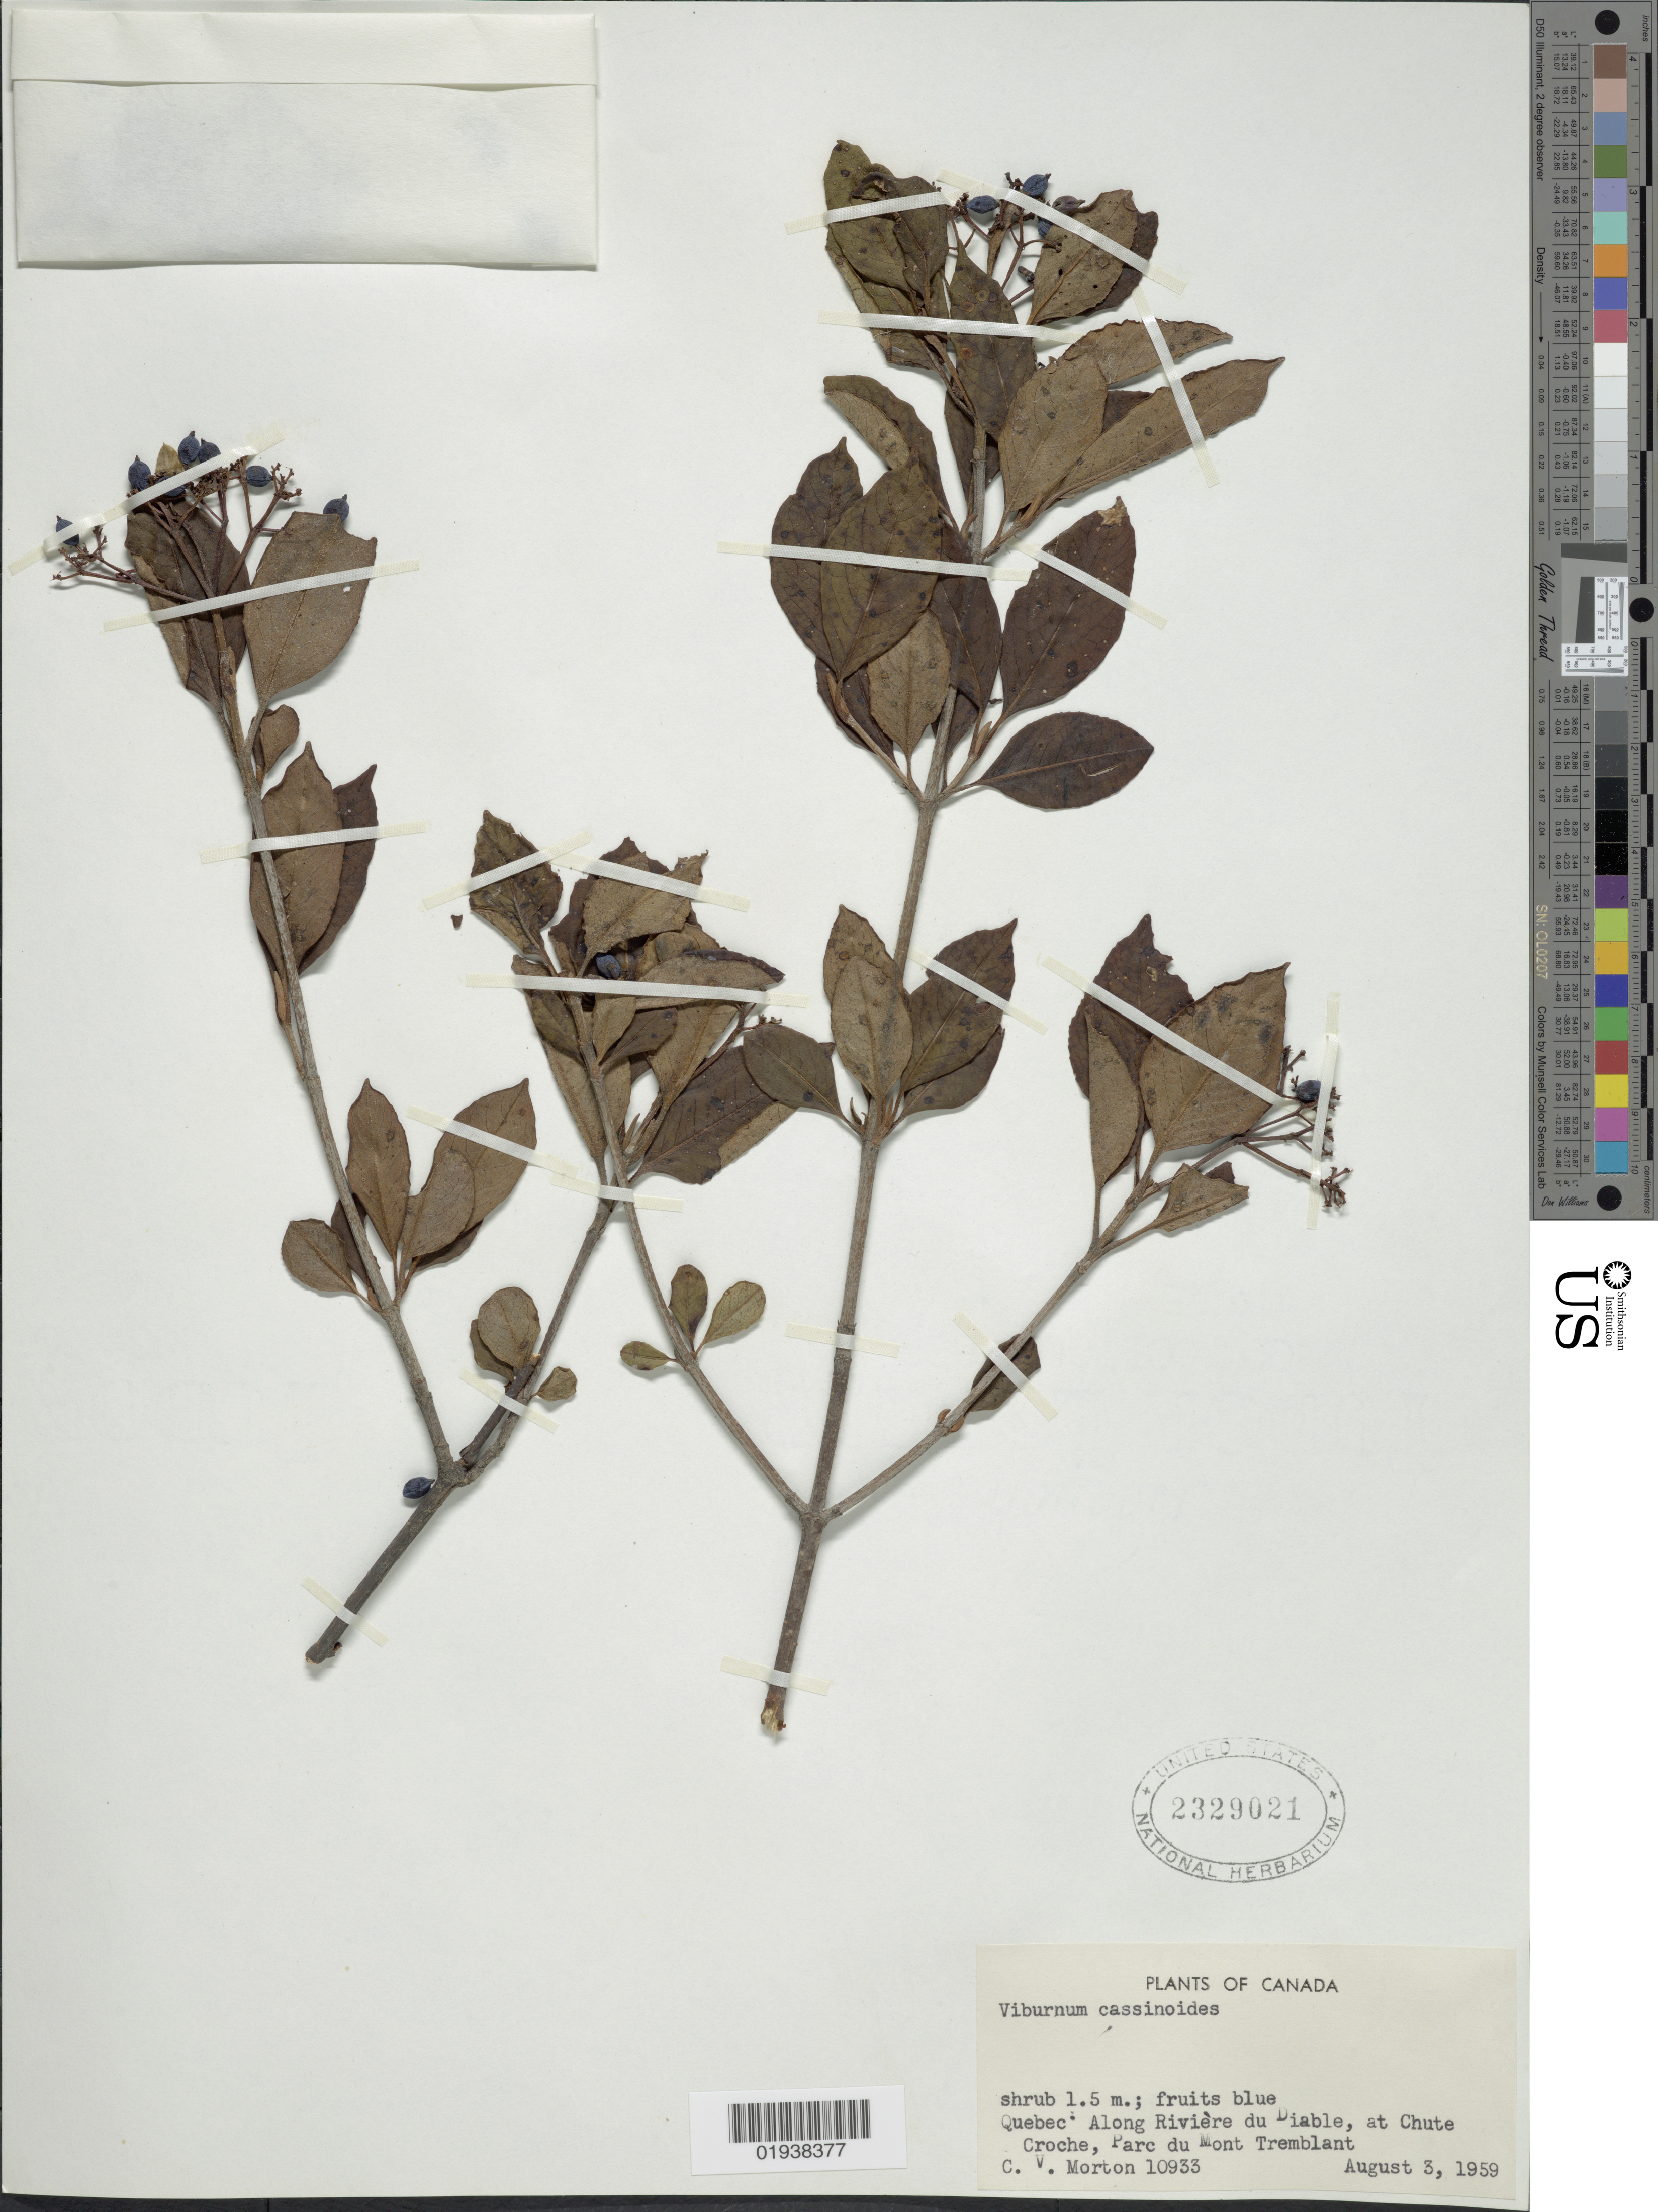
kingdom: Plantae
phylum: Tracheophyta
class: Magnoliopsida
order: Dipsacales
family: Viburnaceae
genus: Viburnum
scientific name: Viburnum cassinoides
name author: L.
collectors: C. V. Morton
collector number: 10933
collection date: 1959-08-03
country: Canada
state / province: Quebec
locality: Along Rivière du Diable, at Chute Croche, Parc du Mont Tremblant.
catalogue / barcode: US 2329021